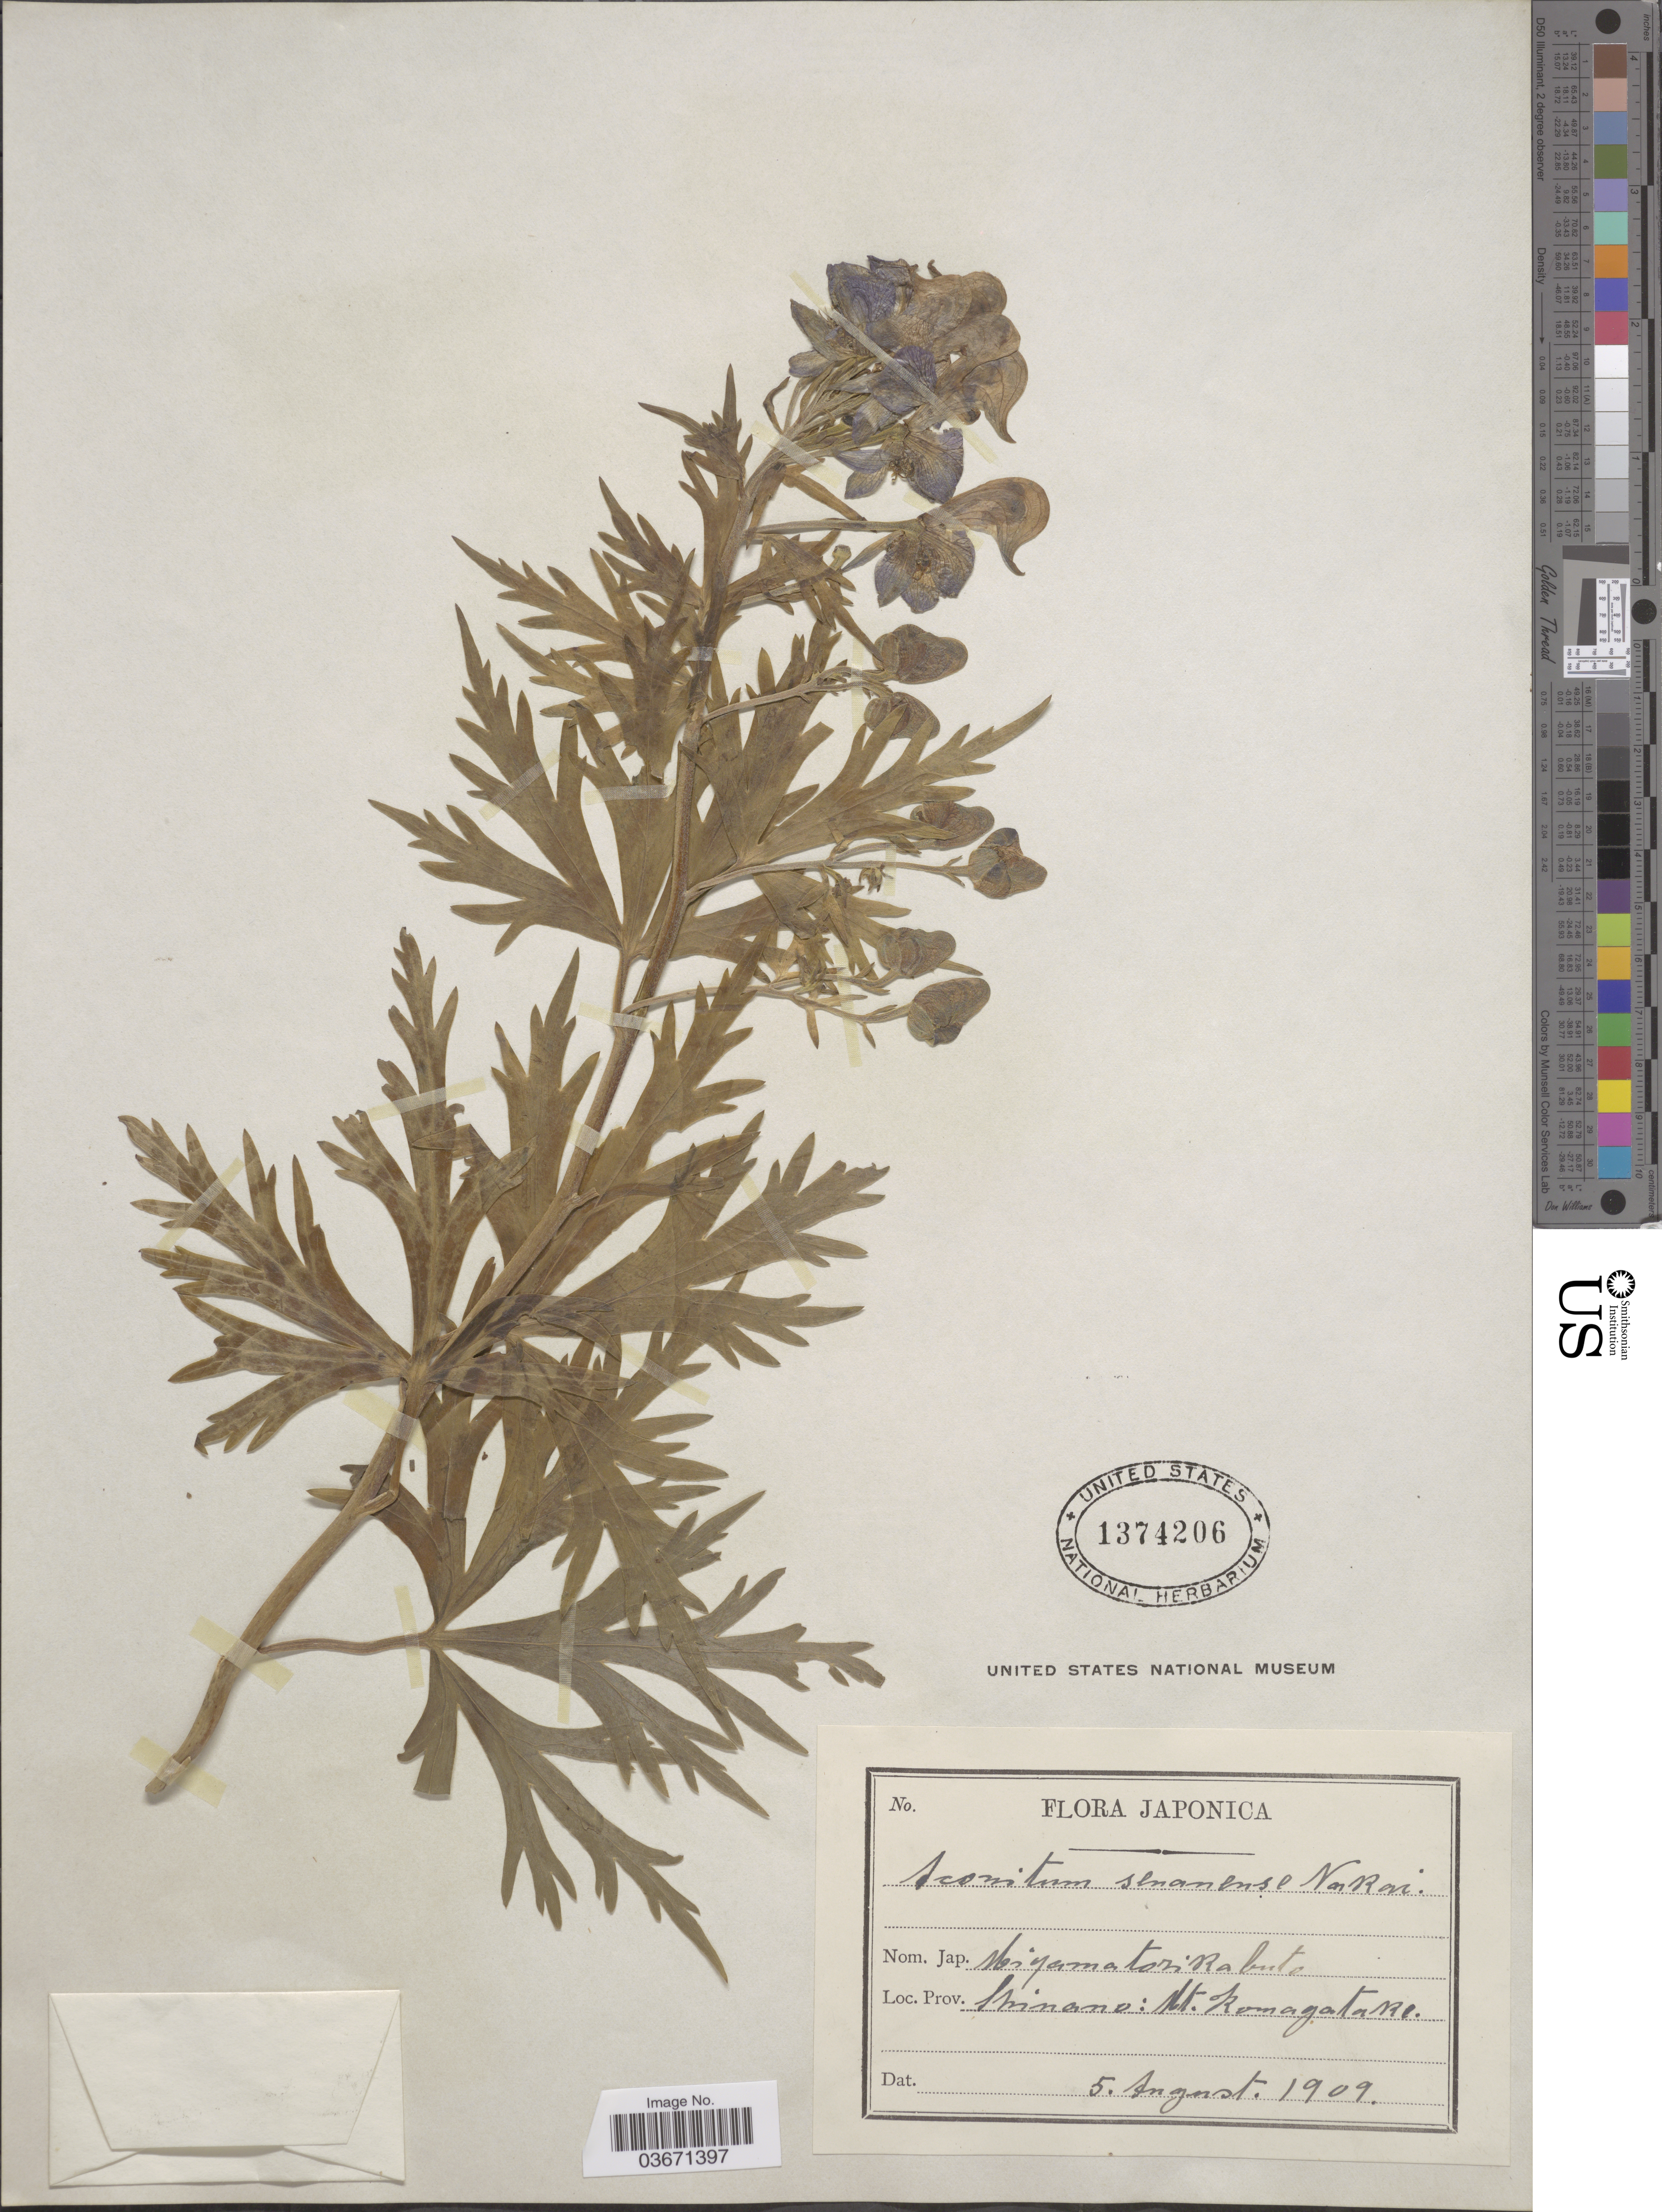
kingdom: Plantae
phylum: Tracheophyta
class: Magnoliopsida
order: Ranunculales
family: Ranunculaceae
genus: Aconitum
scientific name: Aconitum senanense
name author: Nakai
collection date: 1909-08-05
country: Japan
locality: Shinano: Mt. Kamagatake.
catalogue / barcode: US 1374206